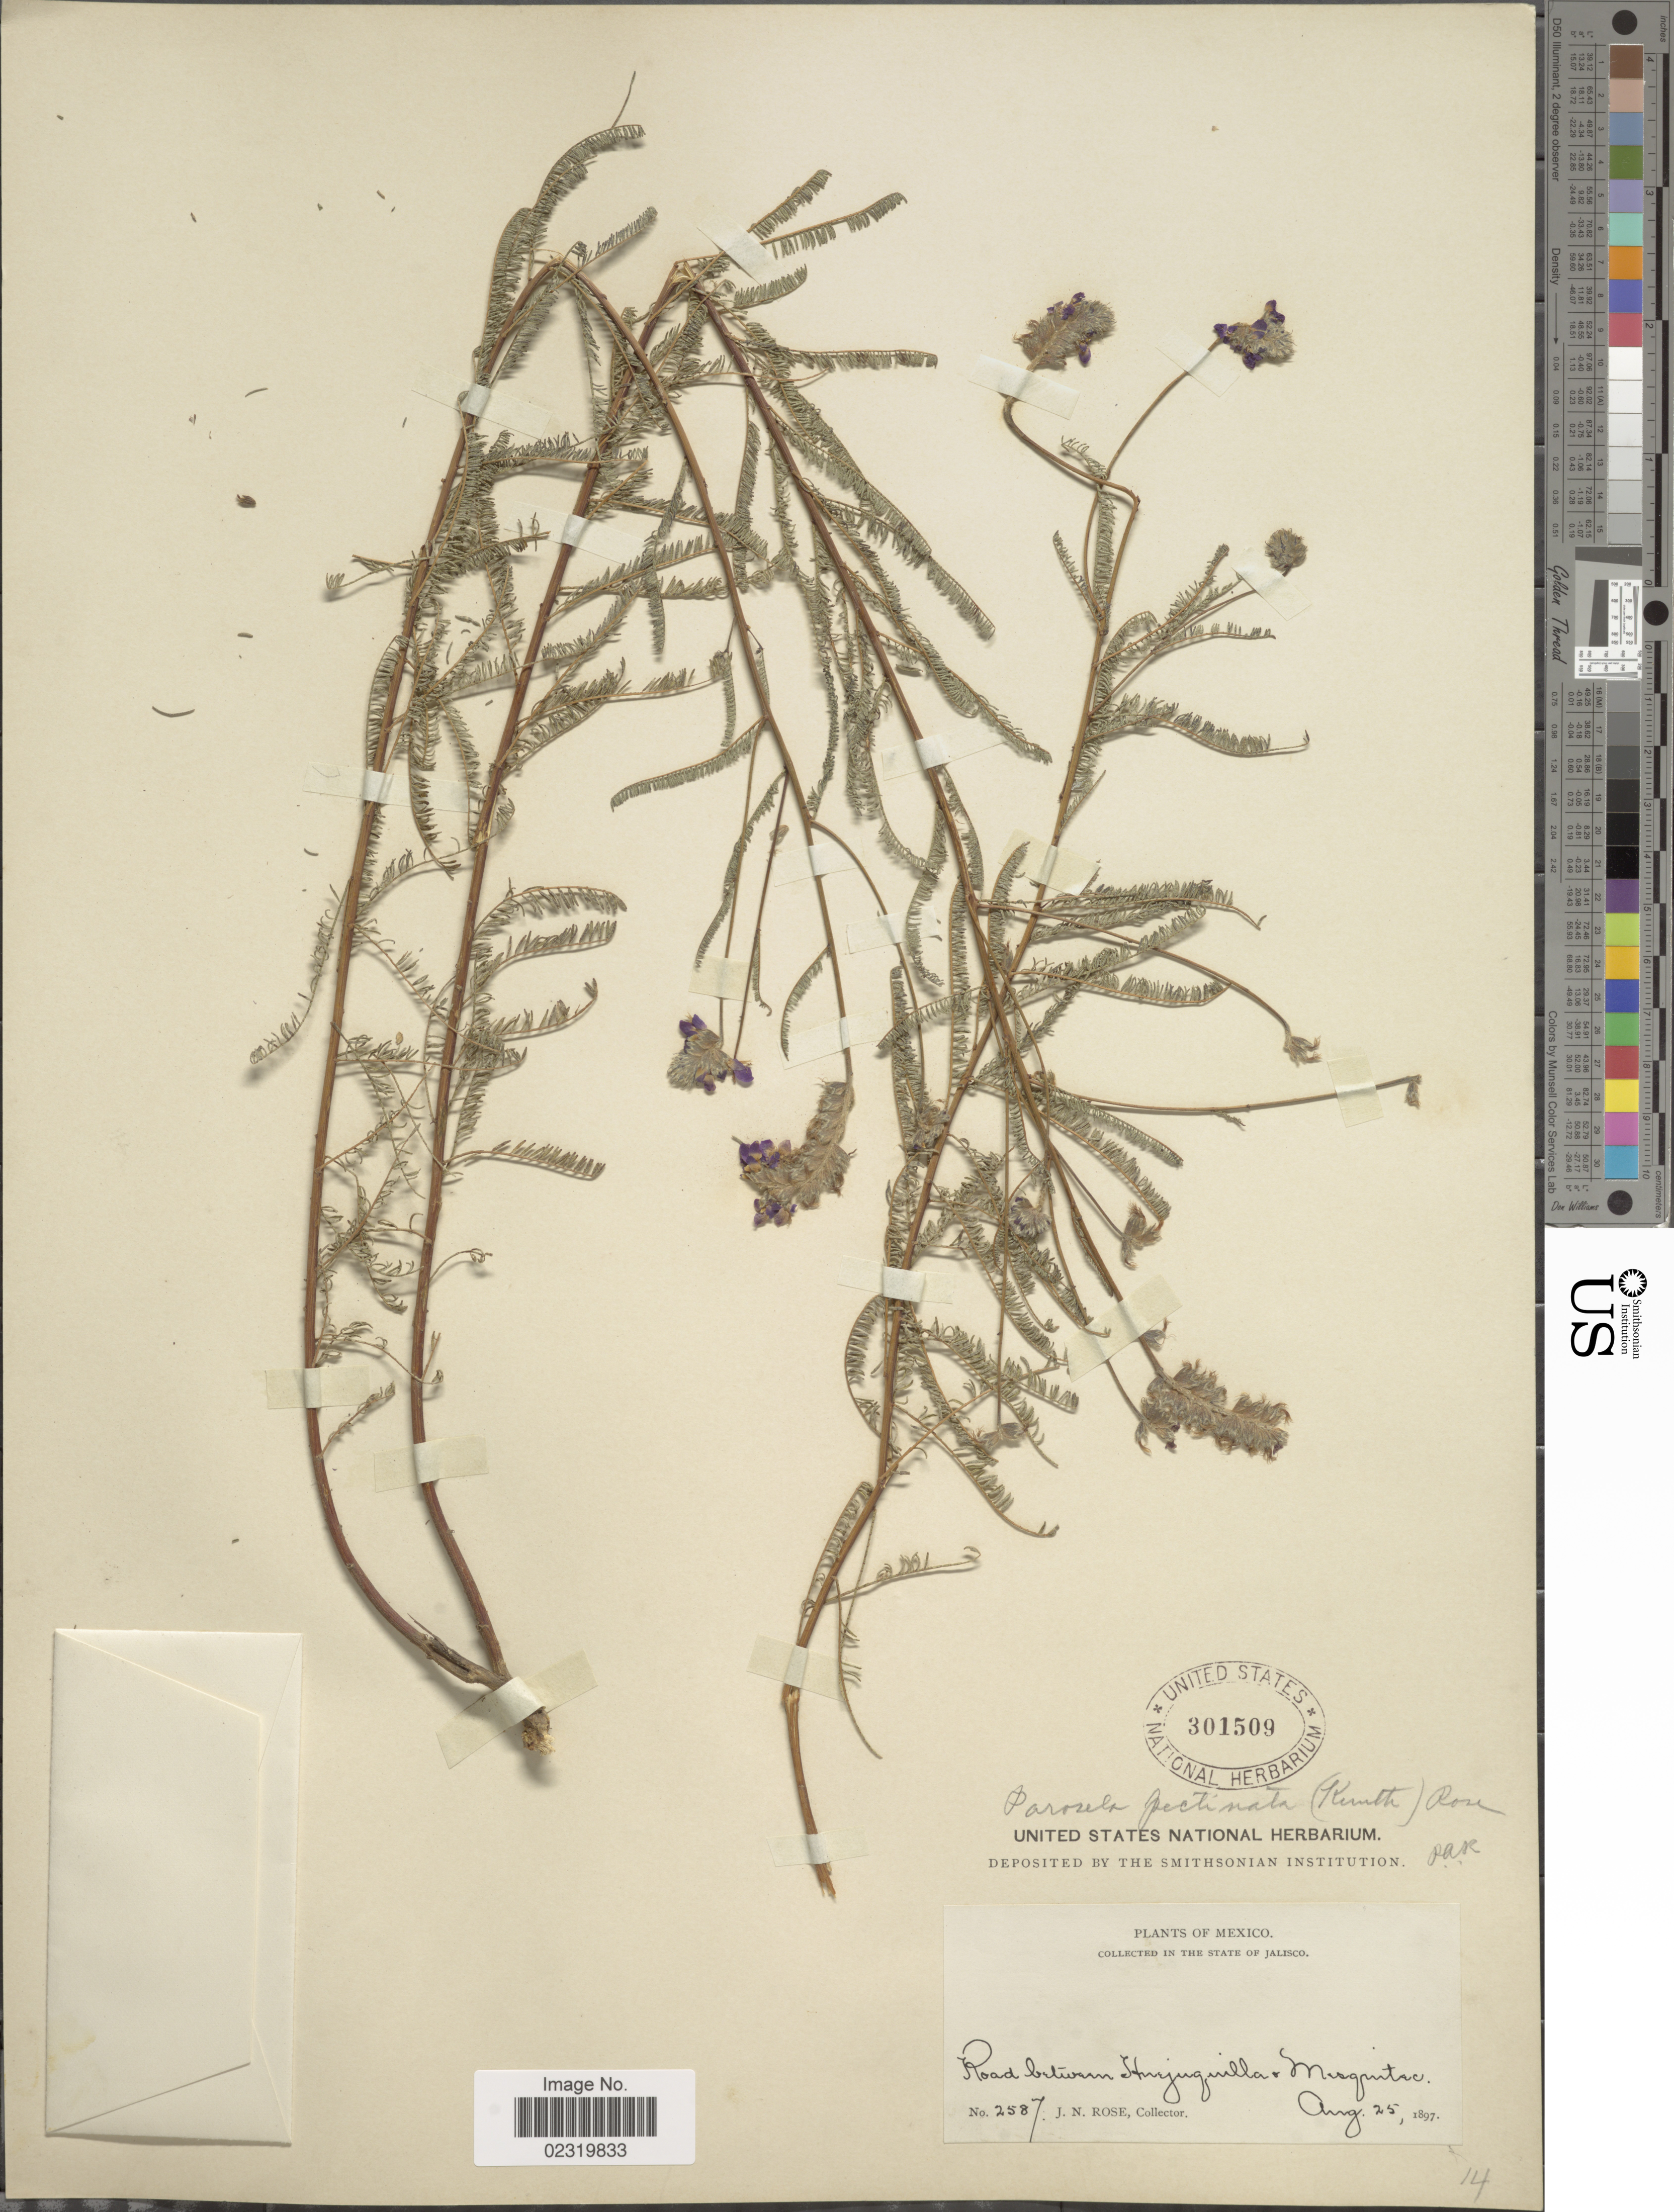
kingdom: Plantae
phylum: Tracheophyta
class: Magnoliopsida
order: Fabales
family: Fabaceae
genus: Dalea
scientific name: Dalea pectinata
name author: Kunth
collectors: J. N. Rose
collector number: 2587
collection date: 1897-08-25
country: Mexico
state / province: Jalisco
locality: Road between Huejuquilla. Mezquitic.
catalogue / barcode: US 301509